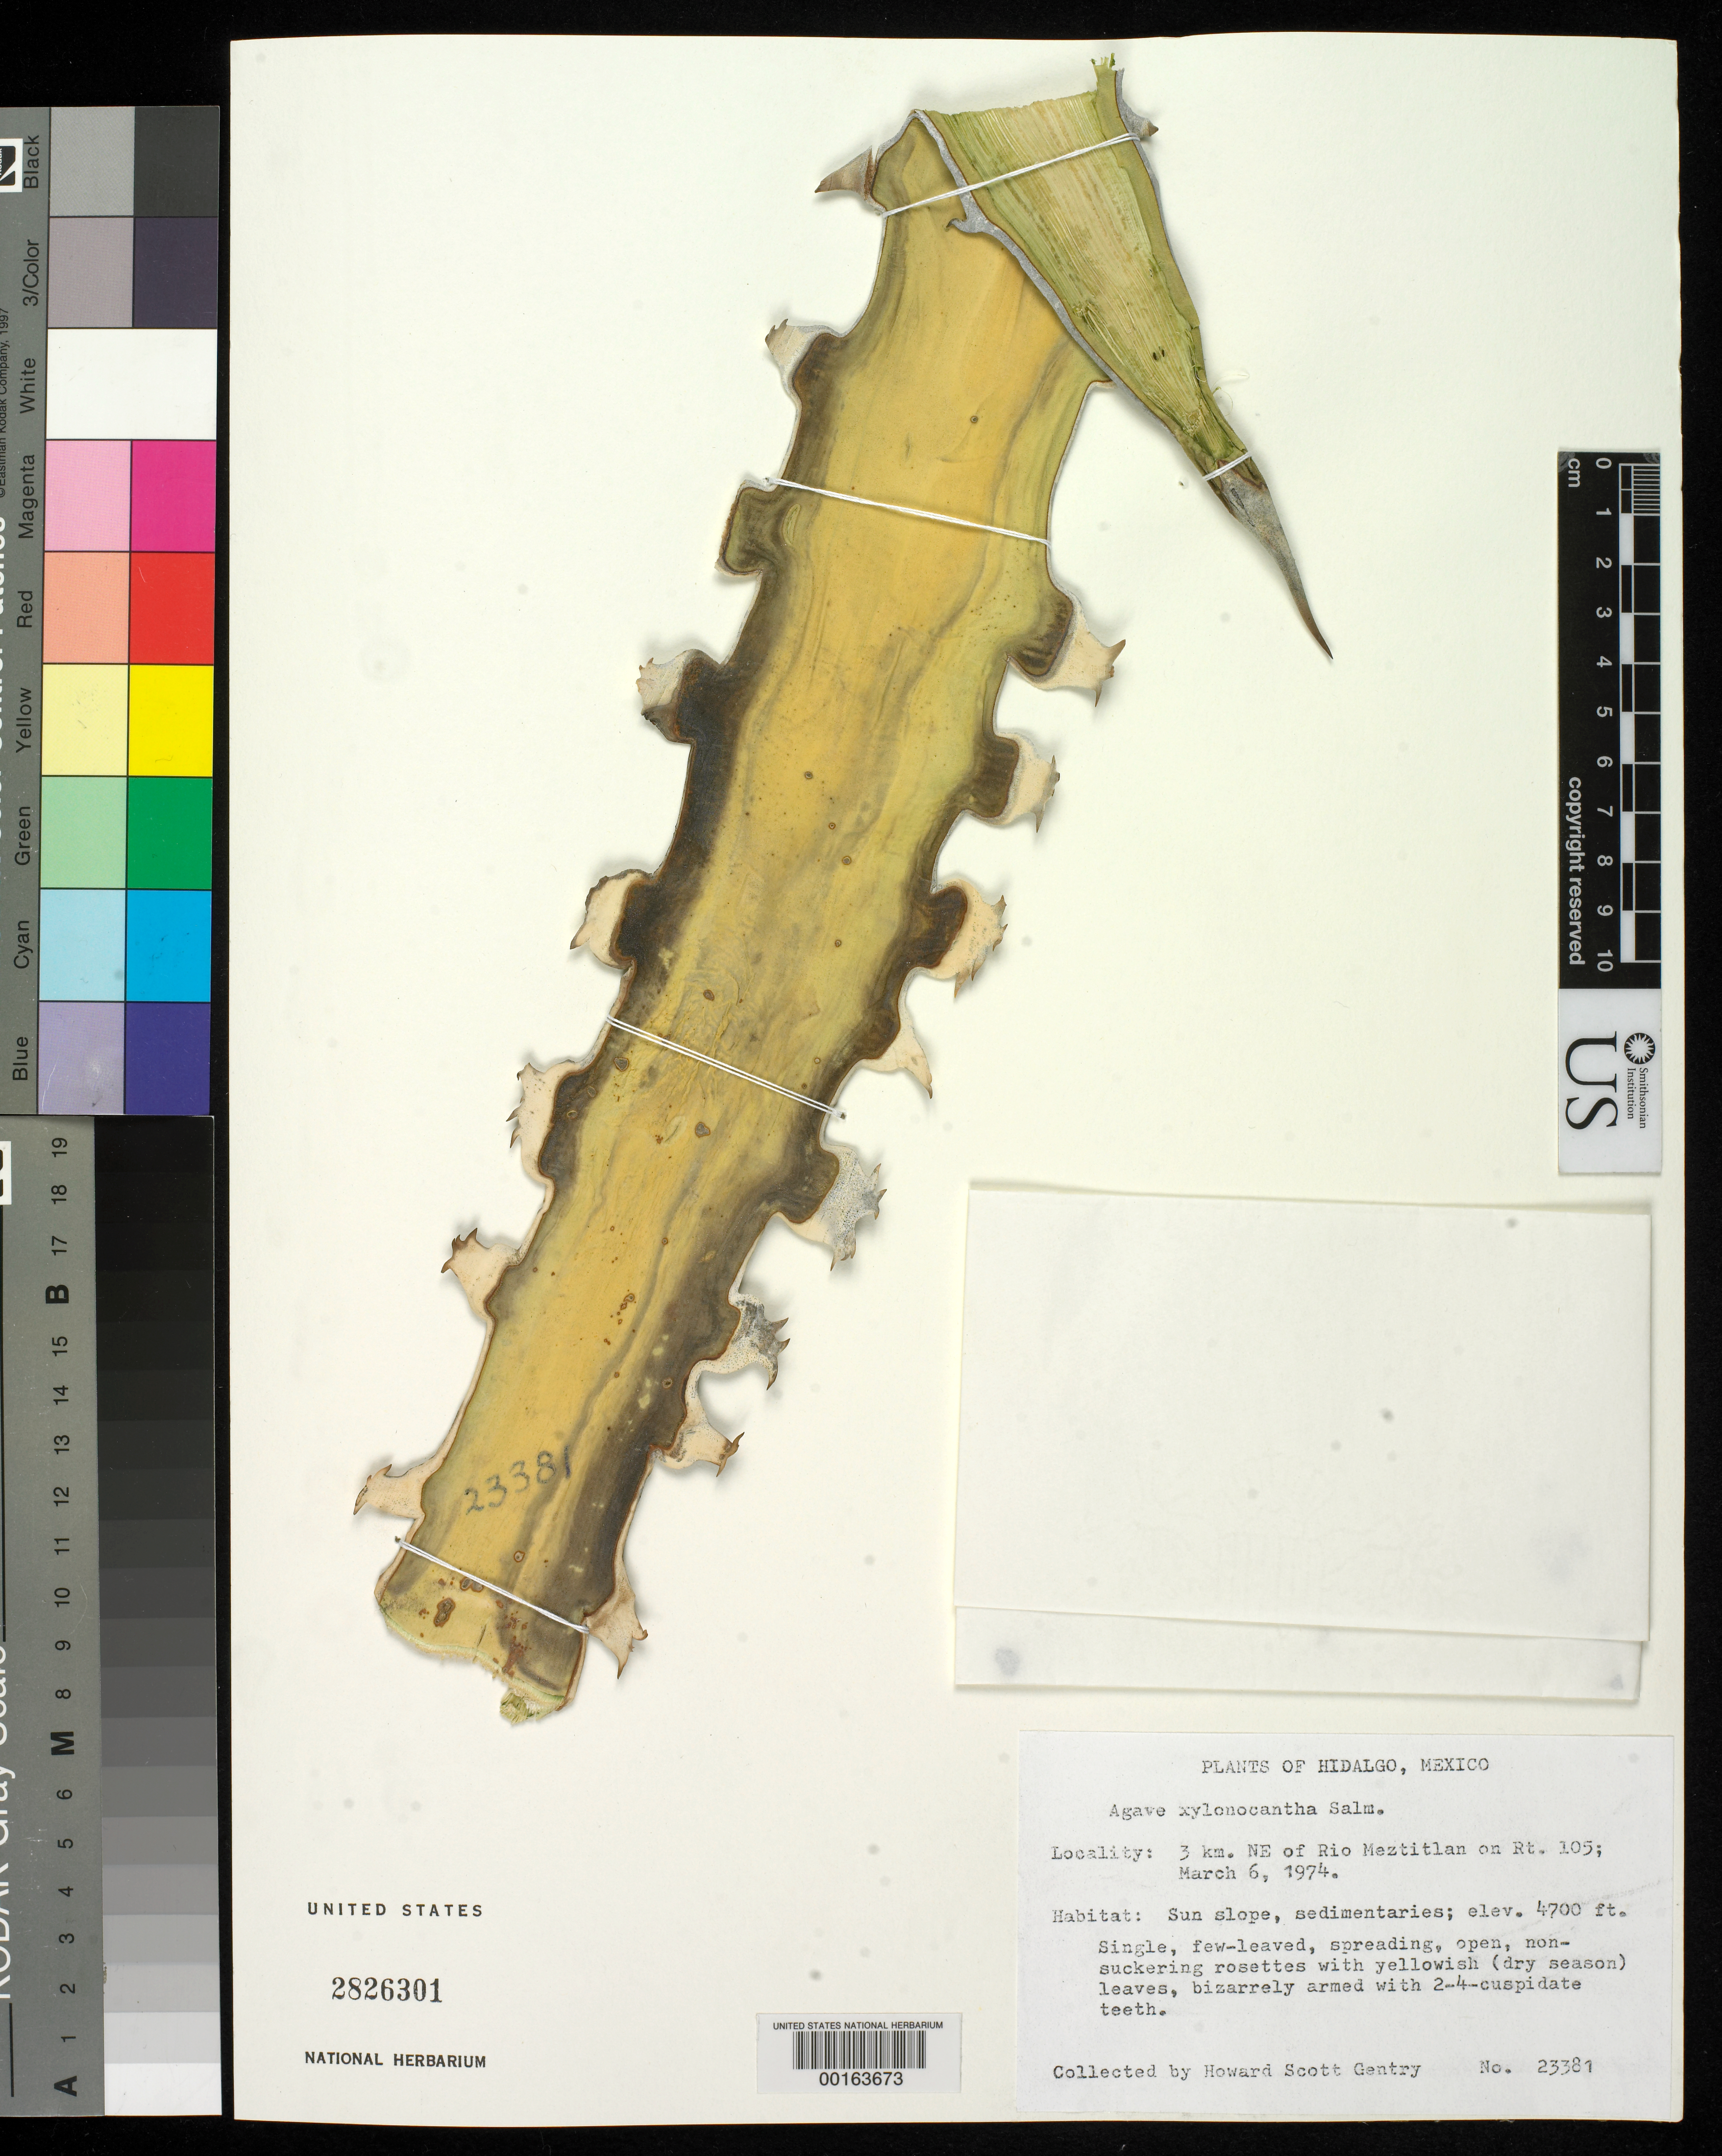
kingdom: Plantae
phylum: Tracheophyta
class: Liliopsida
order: Asparagales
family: Asparagaceae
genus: Agave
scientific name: Agave xylonacantha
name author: Salm-Dyck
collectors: H. S. Gentry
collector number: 23381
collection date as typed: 06 Mar 1974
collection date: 1974-03-06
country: Mexico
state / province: Hidalgo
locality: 3 km NE of Rio Meztitlan on rt 105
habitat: Sun slope, sedimentaries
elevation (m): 1433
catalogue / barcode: US 2826301